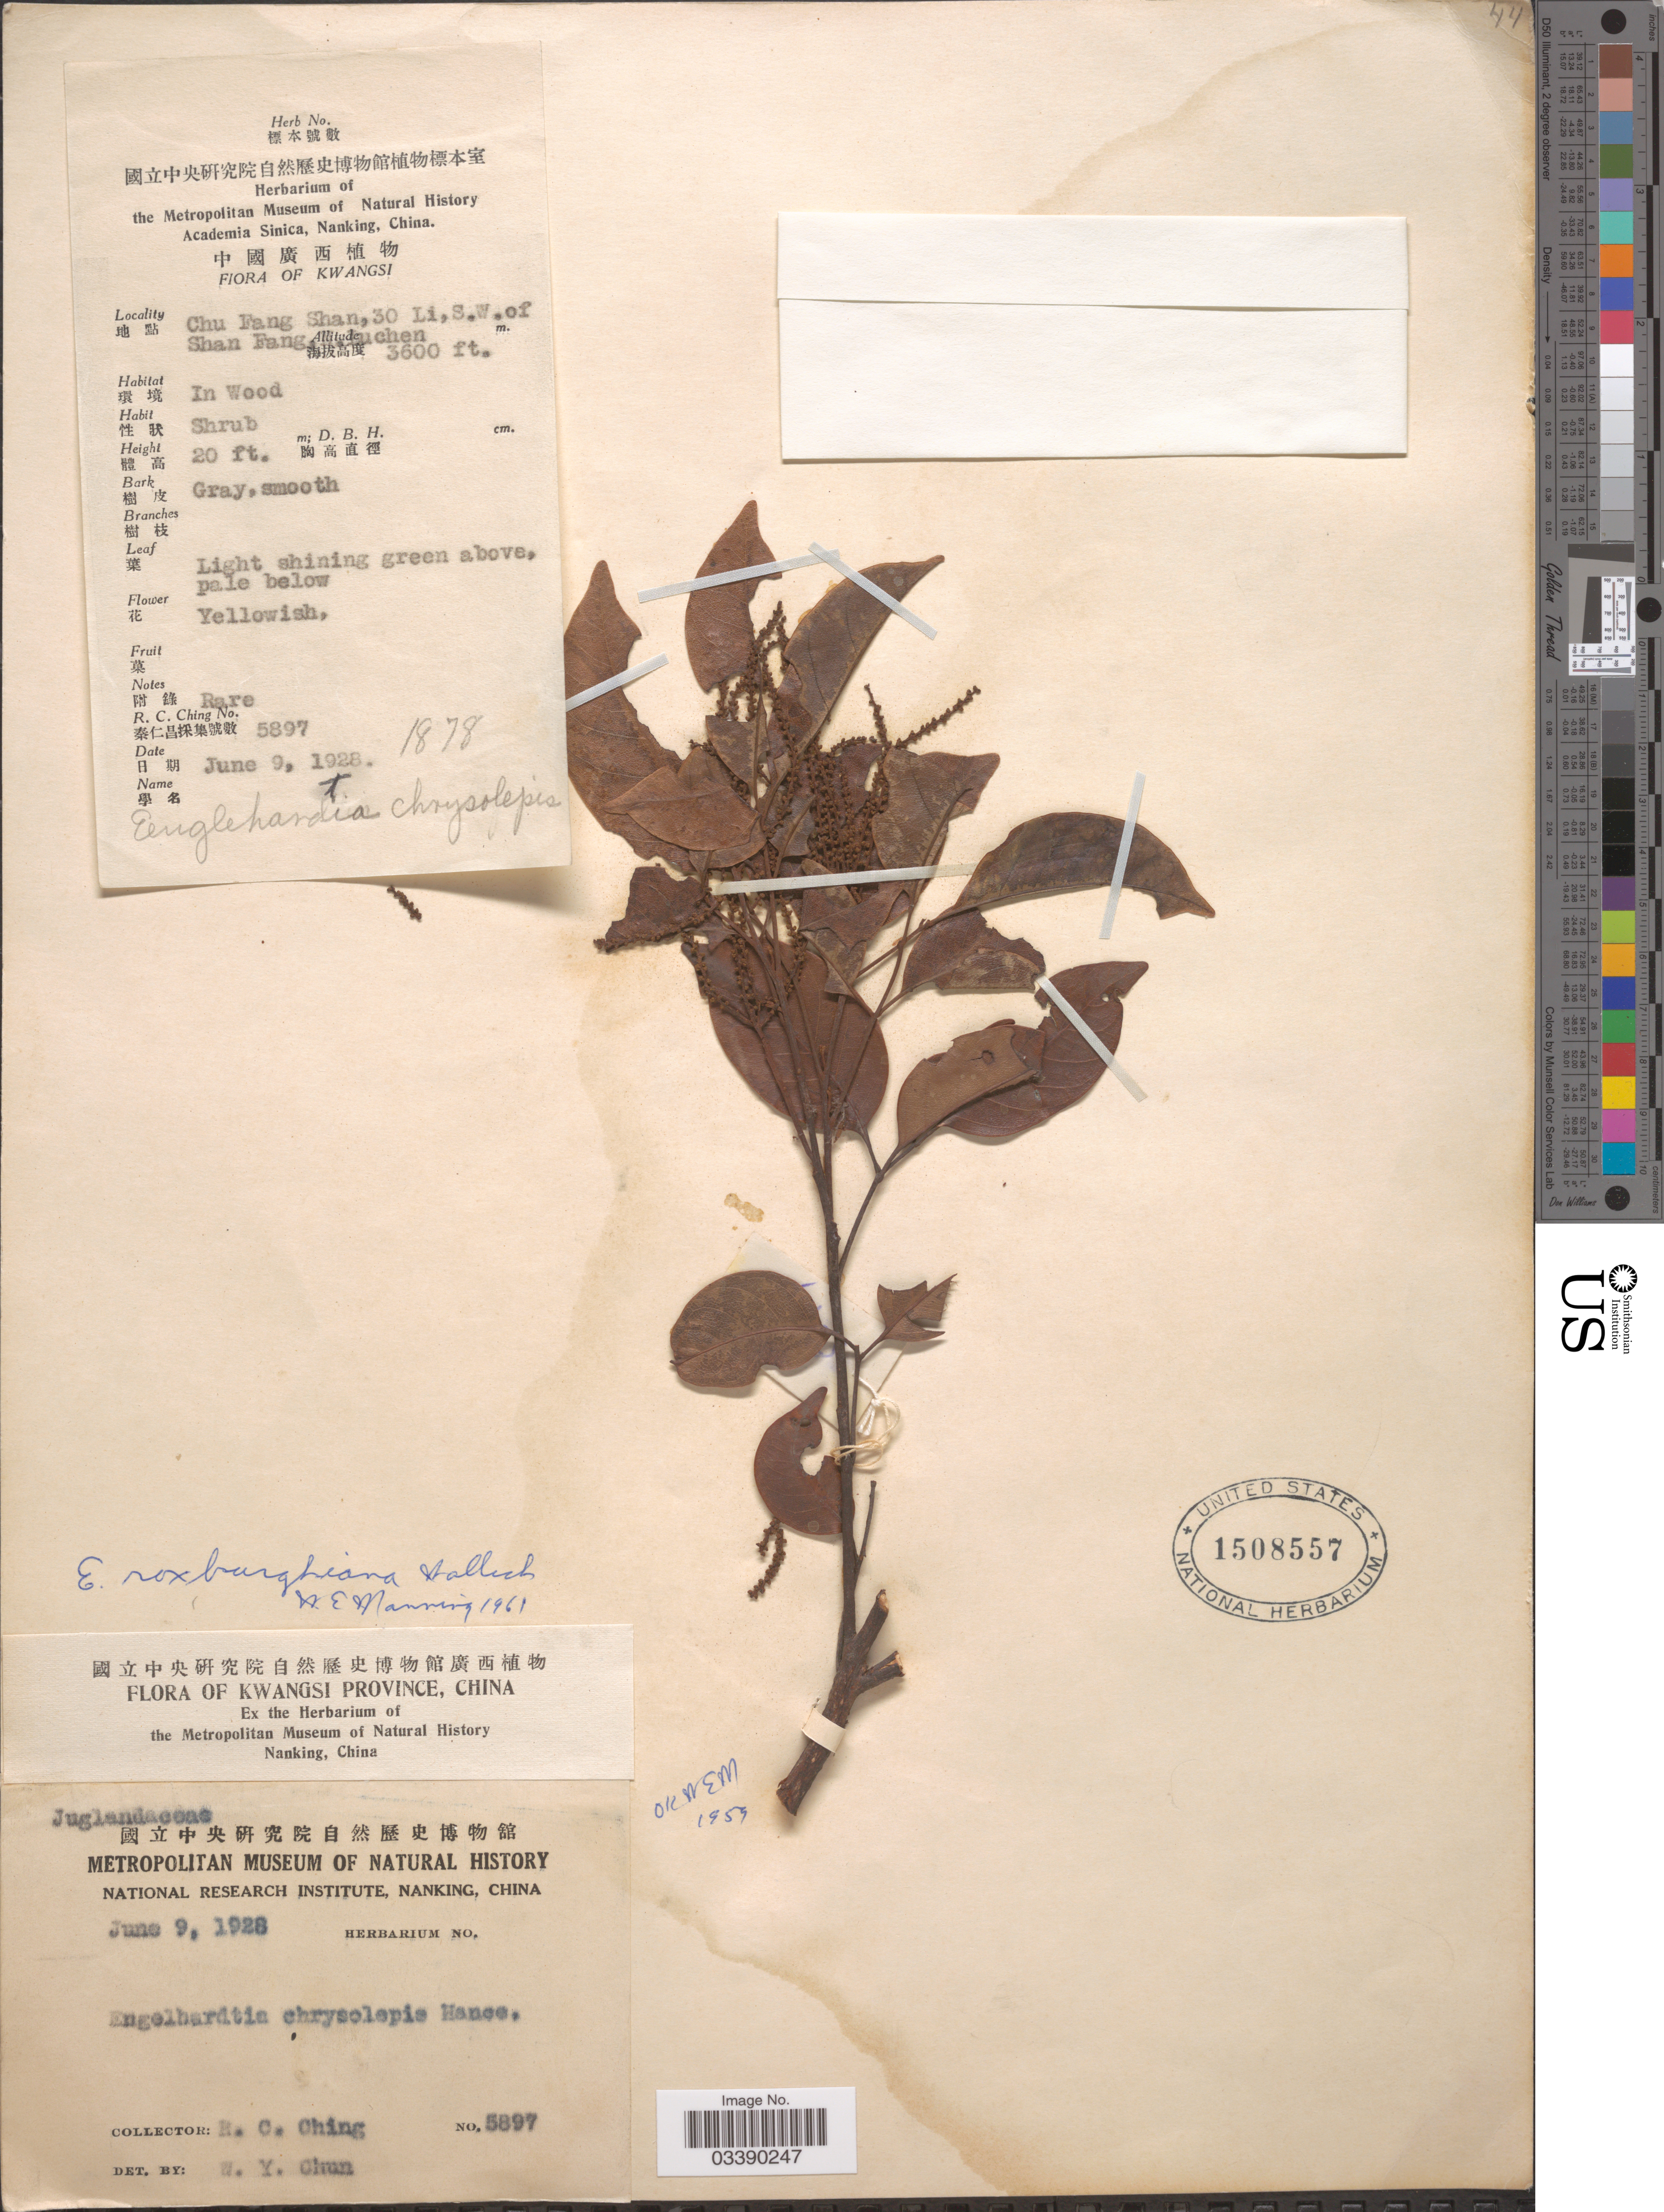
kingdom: Plantae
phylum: Tracheophyta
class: Magnoliopsida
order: Fagales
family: Juglandaceae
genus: Engelhardia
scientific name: Engelhardia roxburghiana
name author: Lindl.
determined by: Strong, M. T., (US), Smithsonian Institution - National Museum of Natural History (UNITED STATES)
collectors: R. C. Ching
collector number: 5897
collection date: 1928-06-09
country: China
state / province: Guangxi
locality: Kwangsi Province. Chu Fang Shan, 30 Li, S.W. of Shan Fang [illegible text] Luchen.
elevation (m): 1097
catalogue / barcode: US 1508557